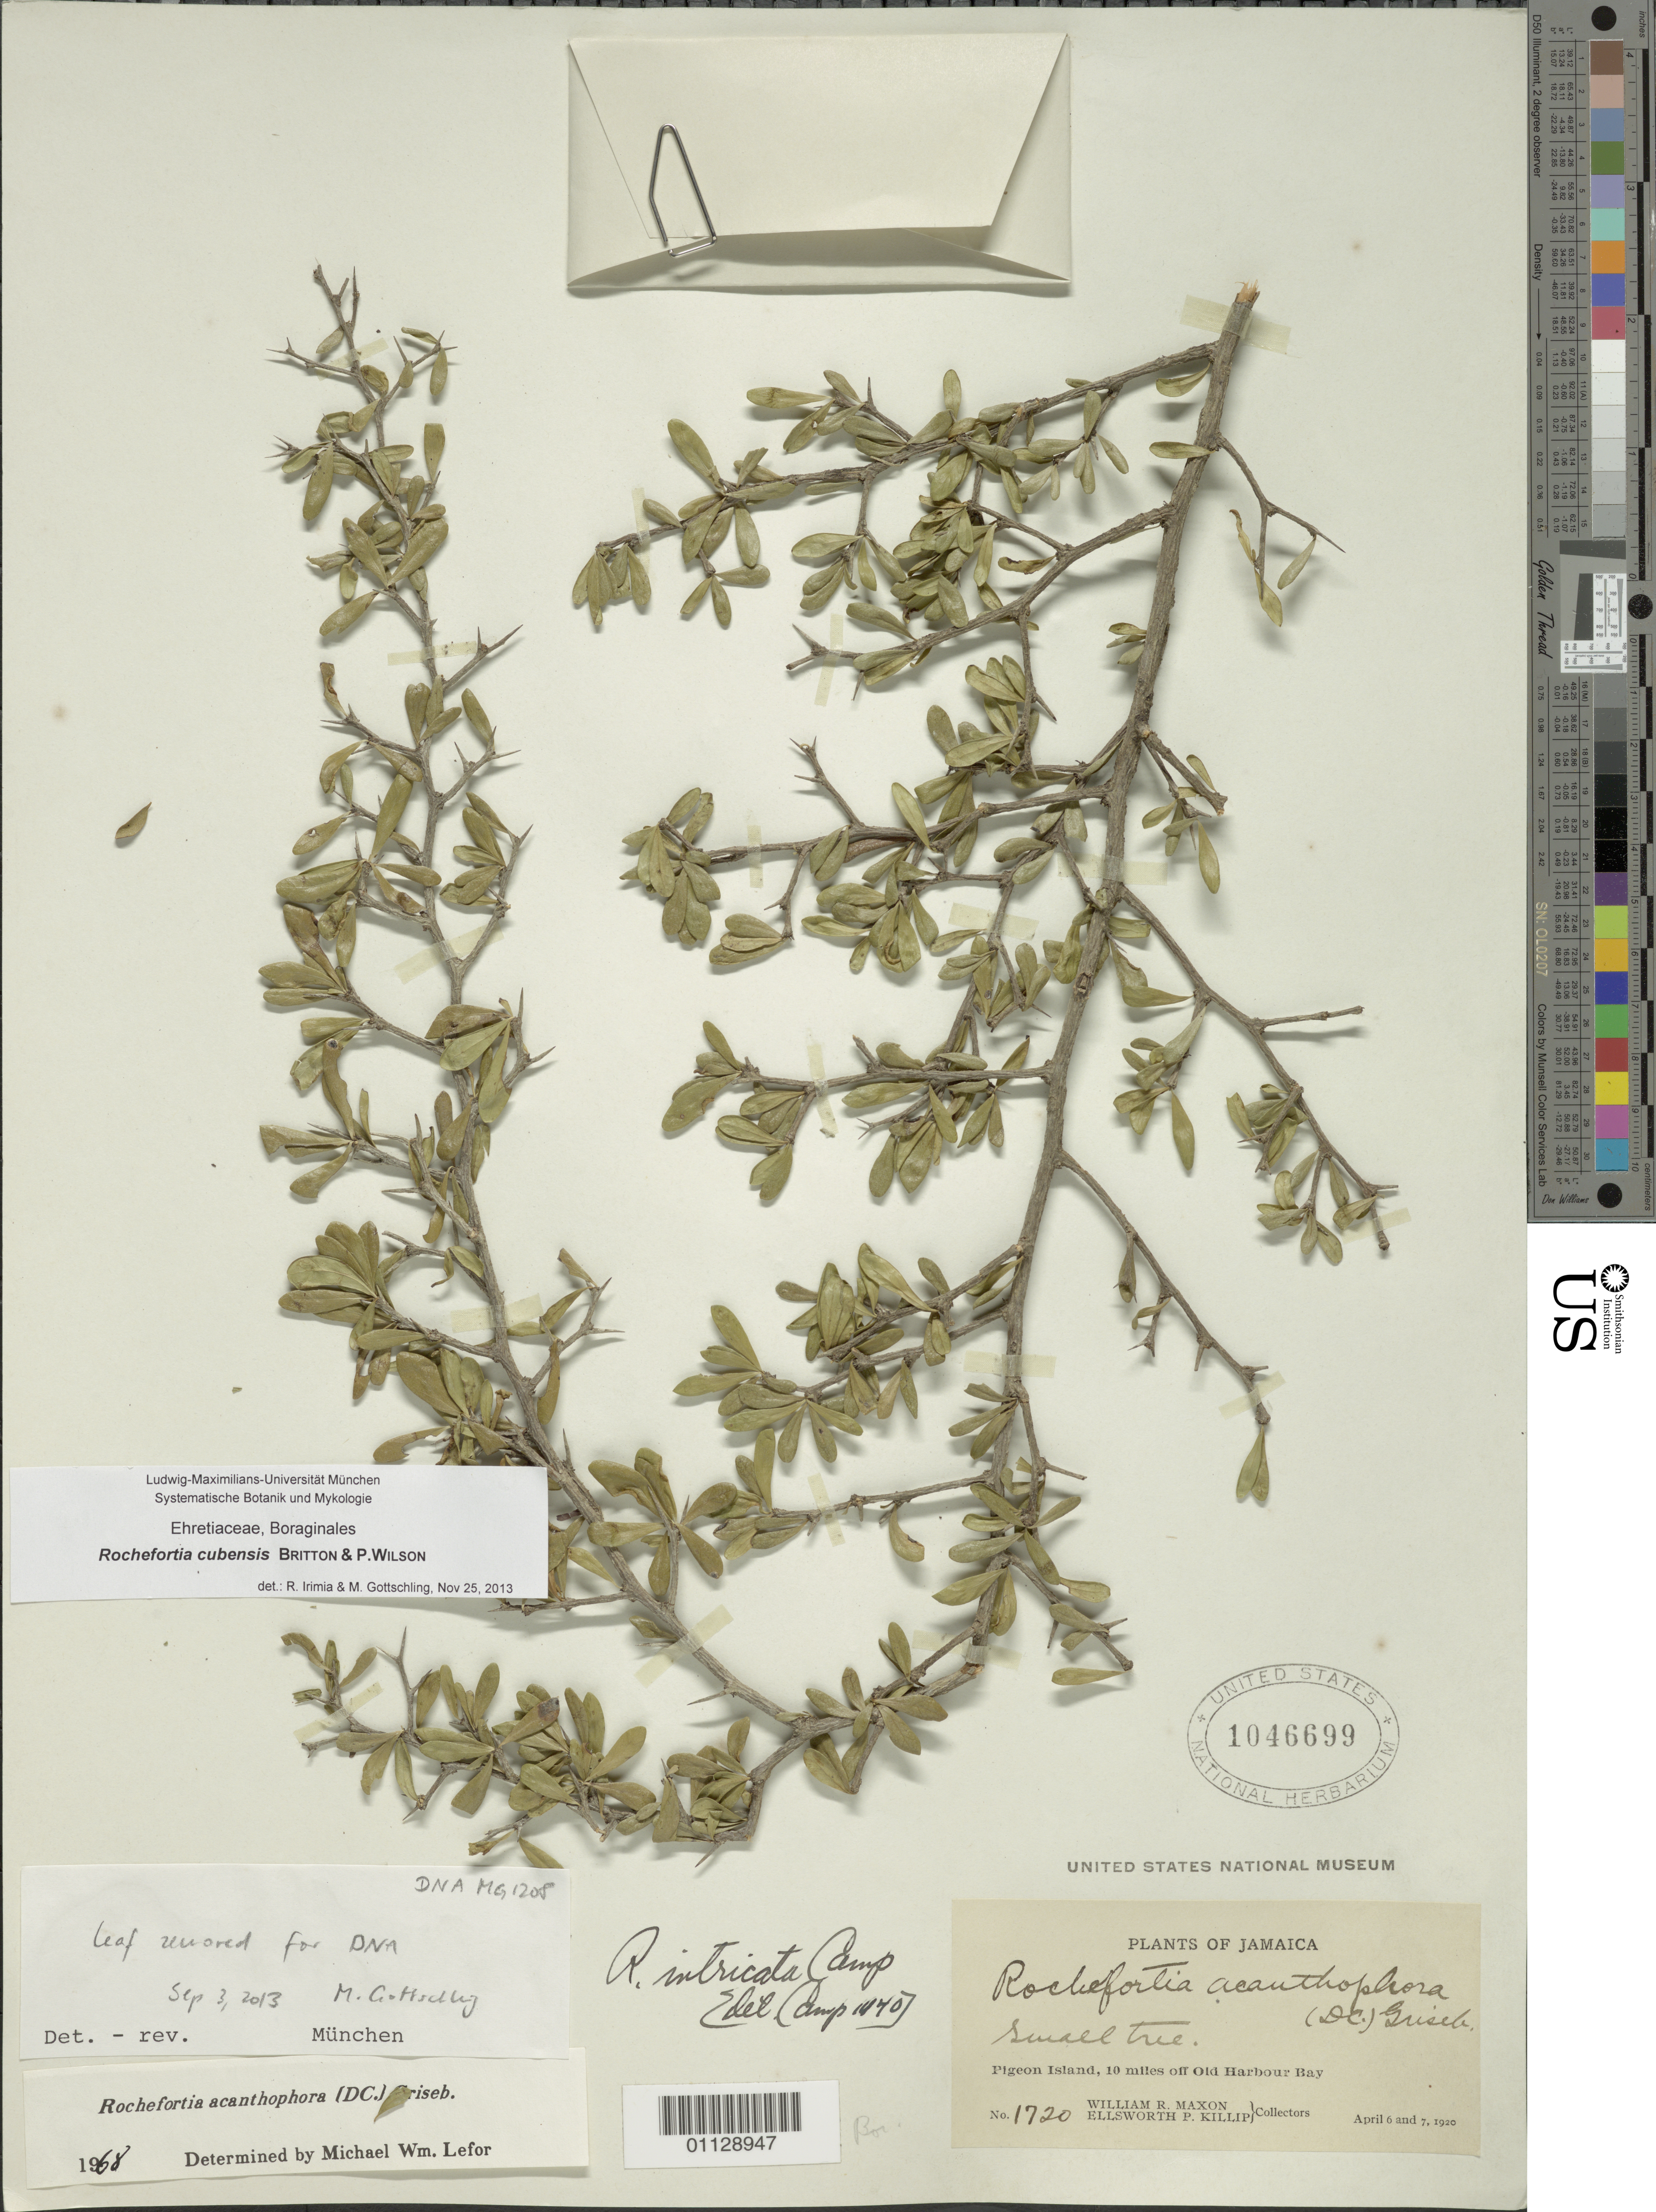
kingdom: Plantae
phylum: Tracheophyta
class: Magnoliopsida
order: Boraginales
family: Ehretiaceae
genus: Rochefortia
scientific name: Rochefortia acanthophora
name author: (DC.) Griseb.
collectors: W. R. Maxon & E. P. Killip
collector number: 1720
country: Jamaica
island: Pigeon Island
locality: Pigeon Island, 10 miles off Old Harbour Bay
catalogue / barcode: US 1046699